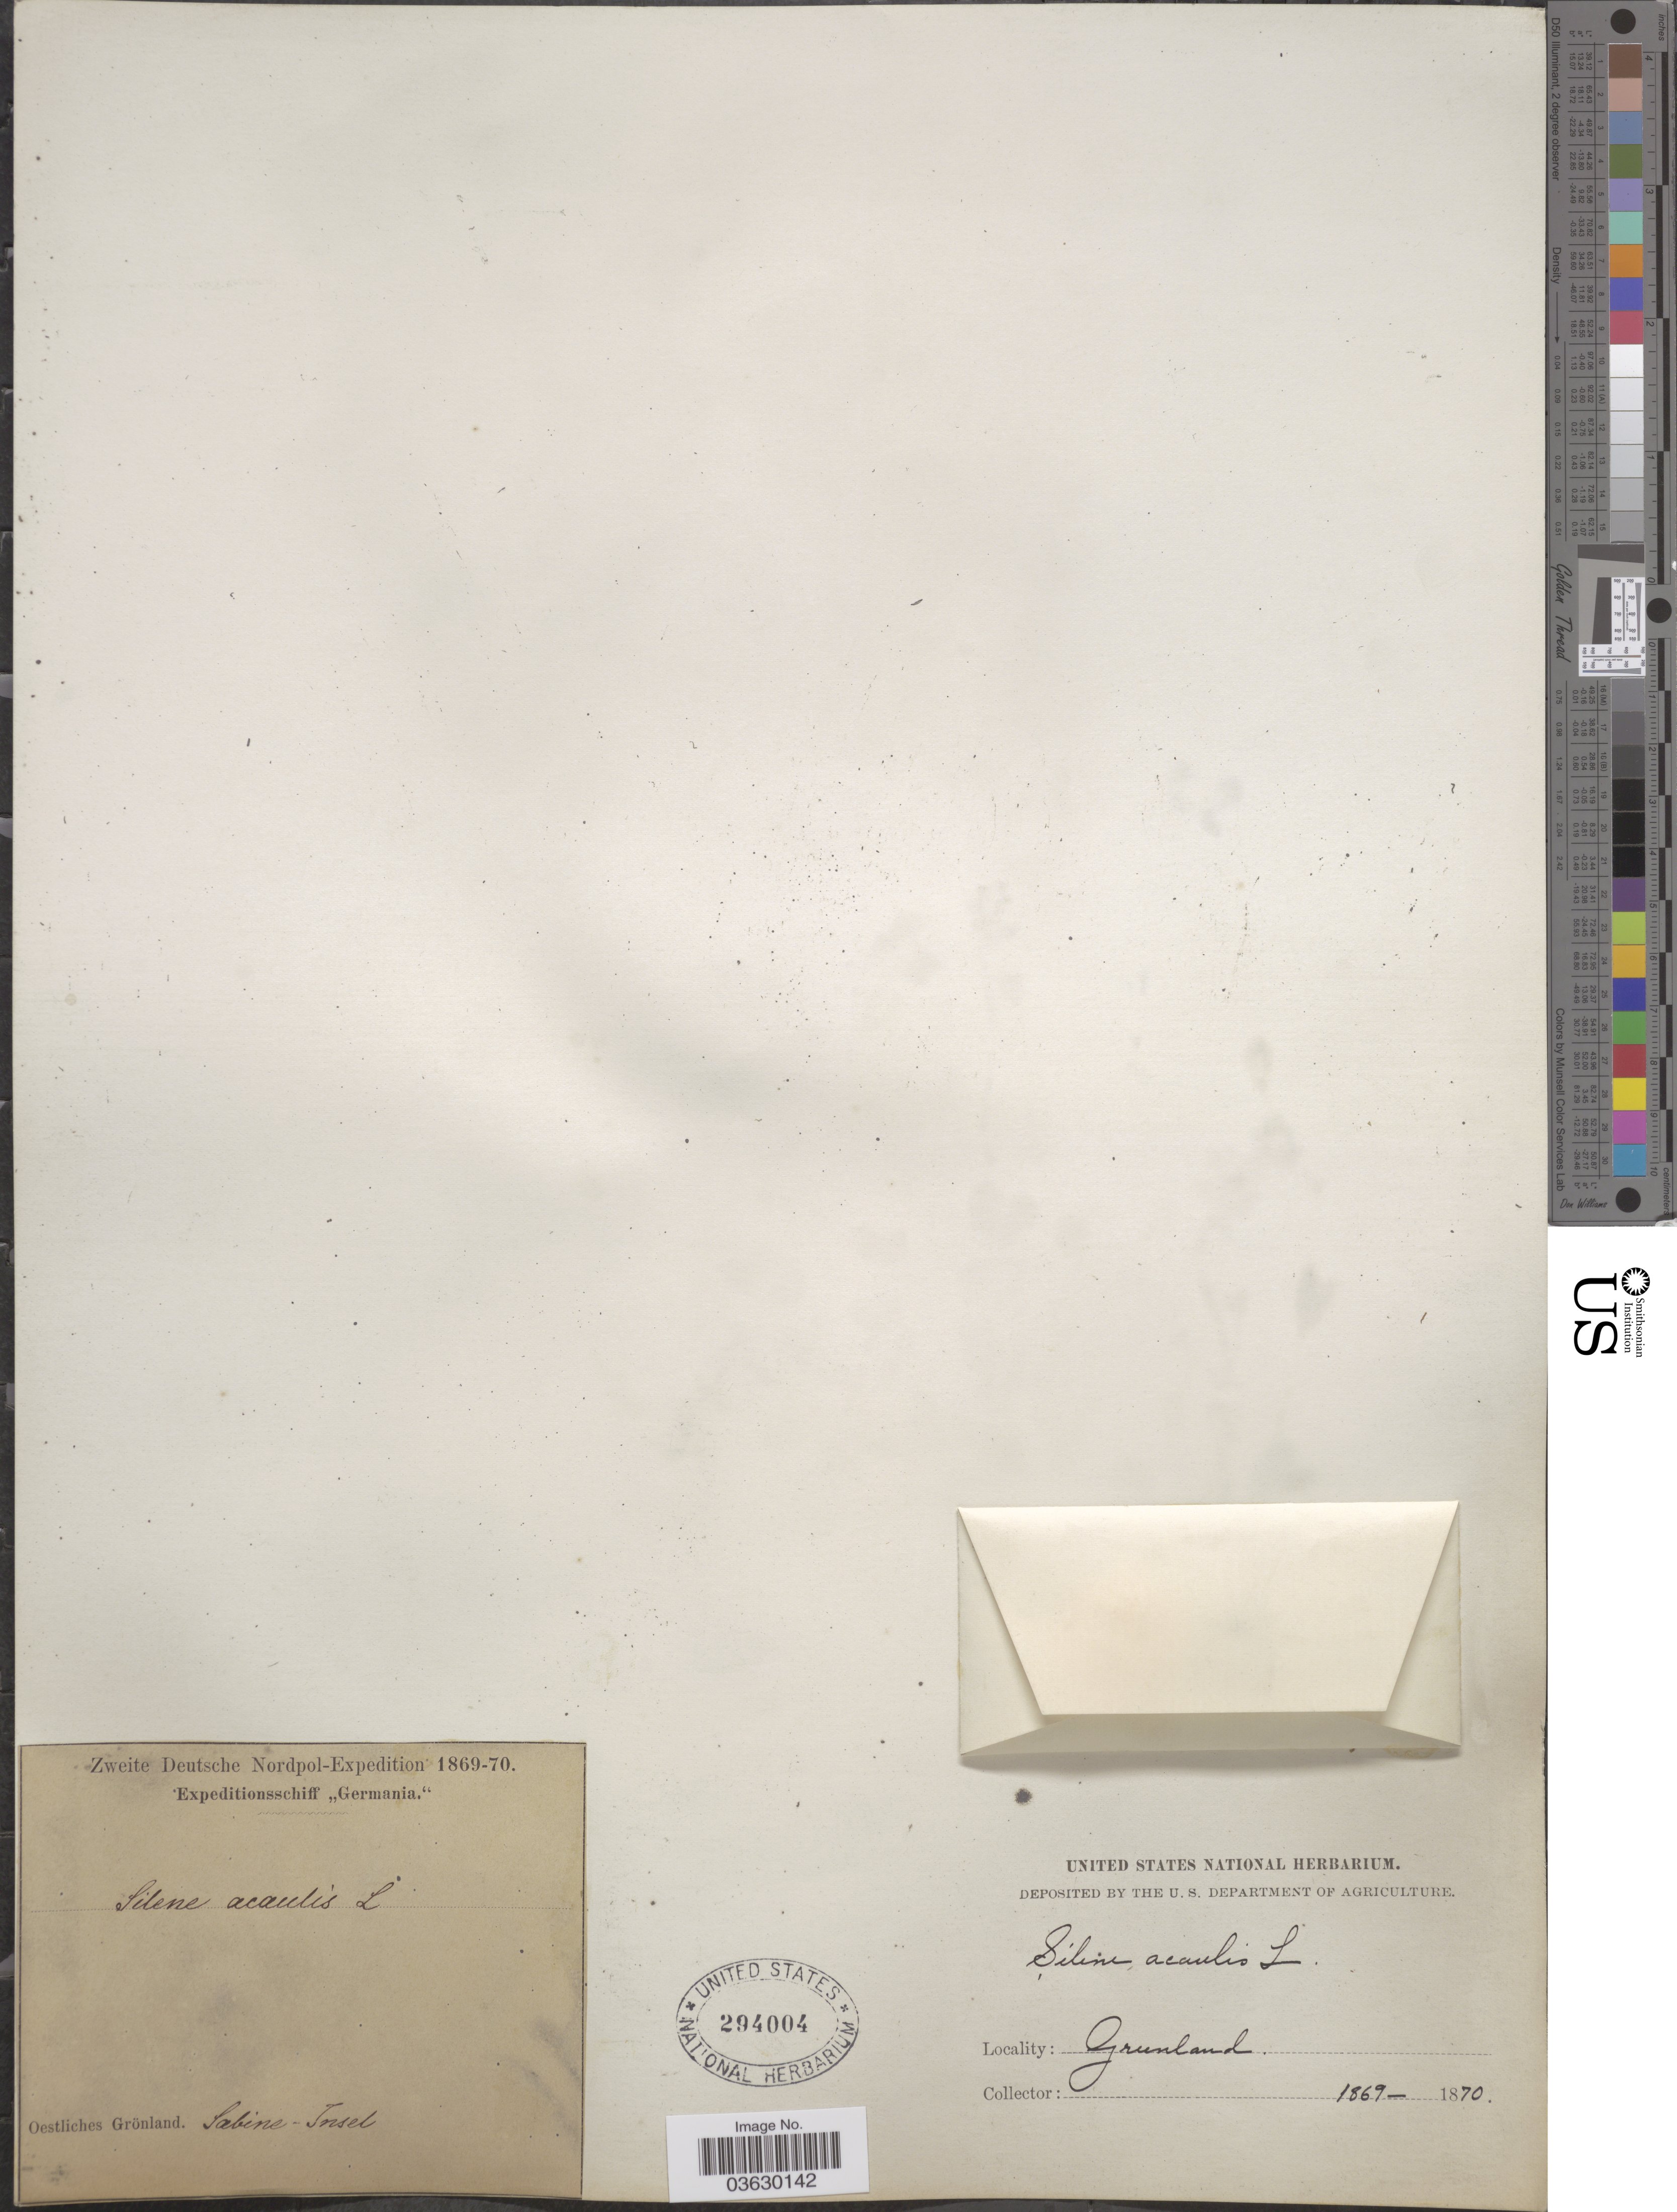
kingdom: Plantae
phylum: Tracheophyta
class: Magnoliopsida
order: Caryophyllales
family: Caryophyllaceae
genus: Silene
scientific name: Silene acaulis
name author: (L.) Jacq.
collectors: Zweite Deutsche Nordpol-Expedition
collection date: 1869/1870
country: Greenland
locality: Oestliches Grönland. Sabine-Insel.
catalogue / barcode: US 294004